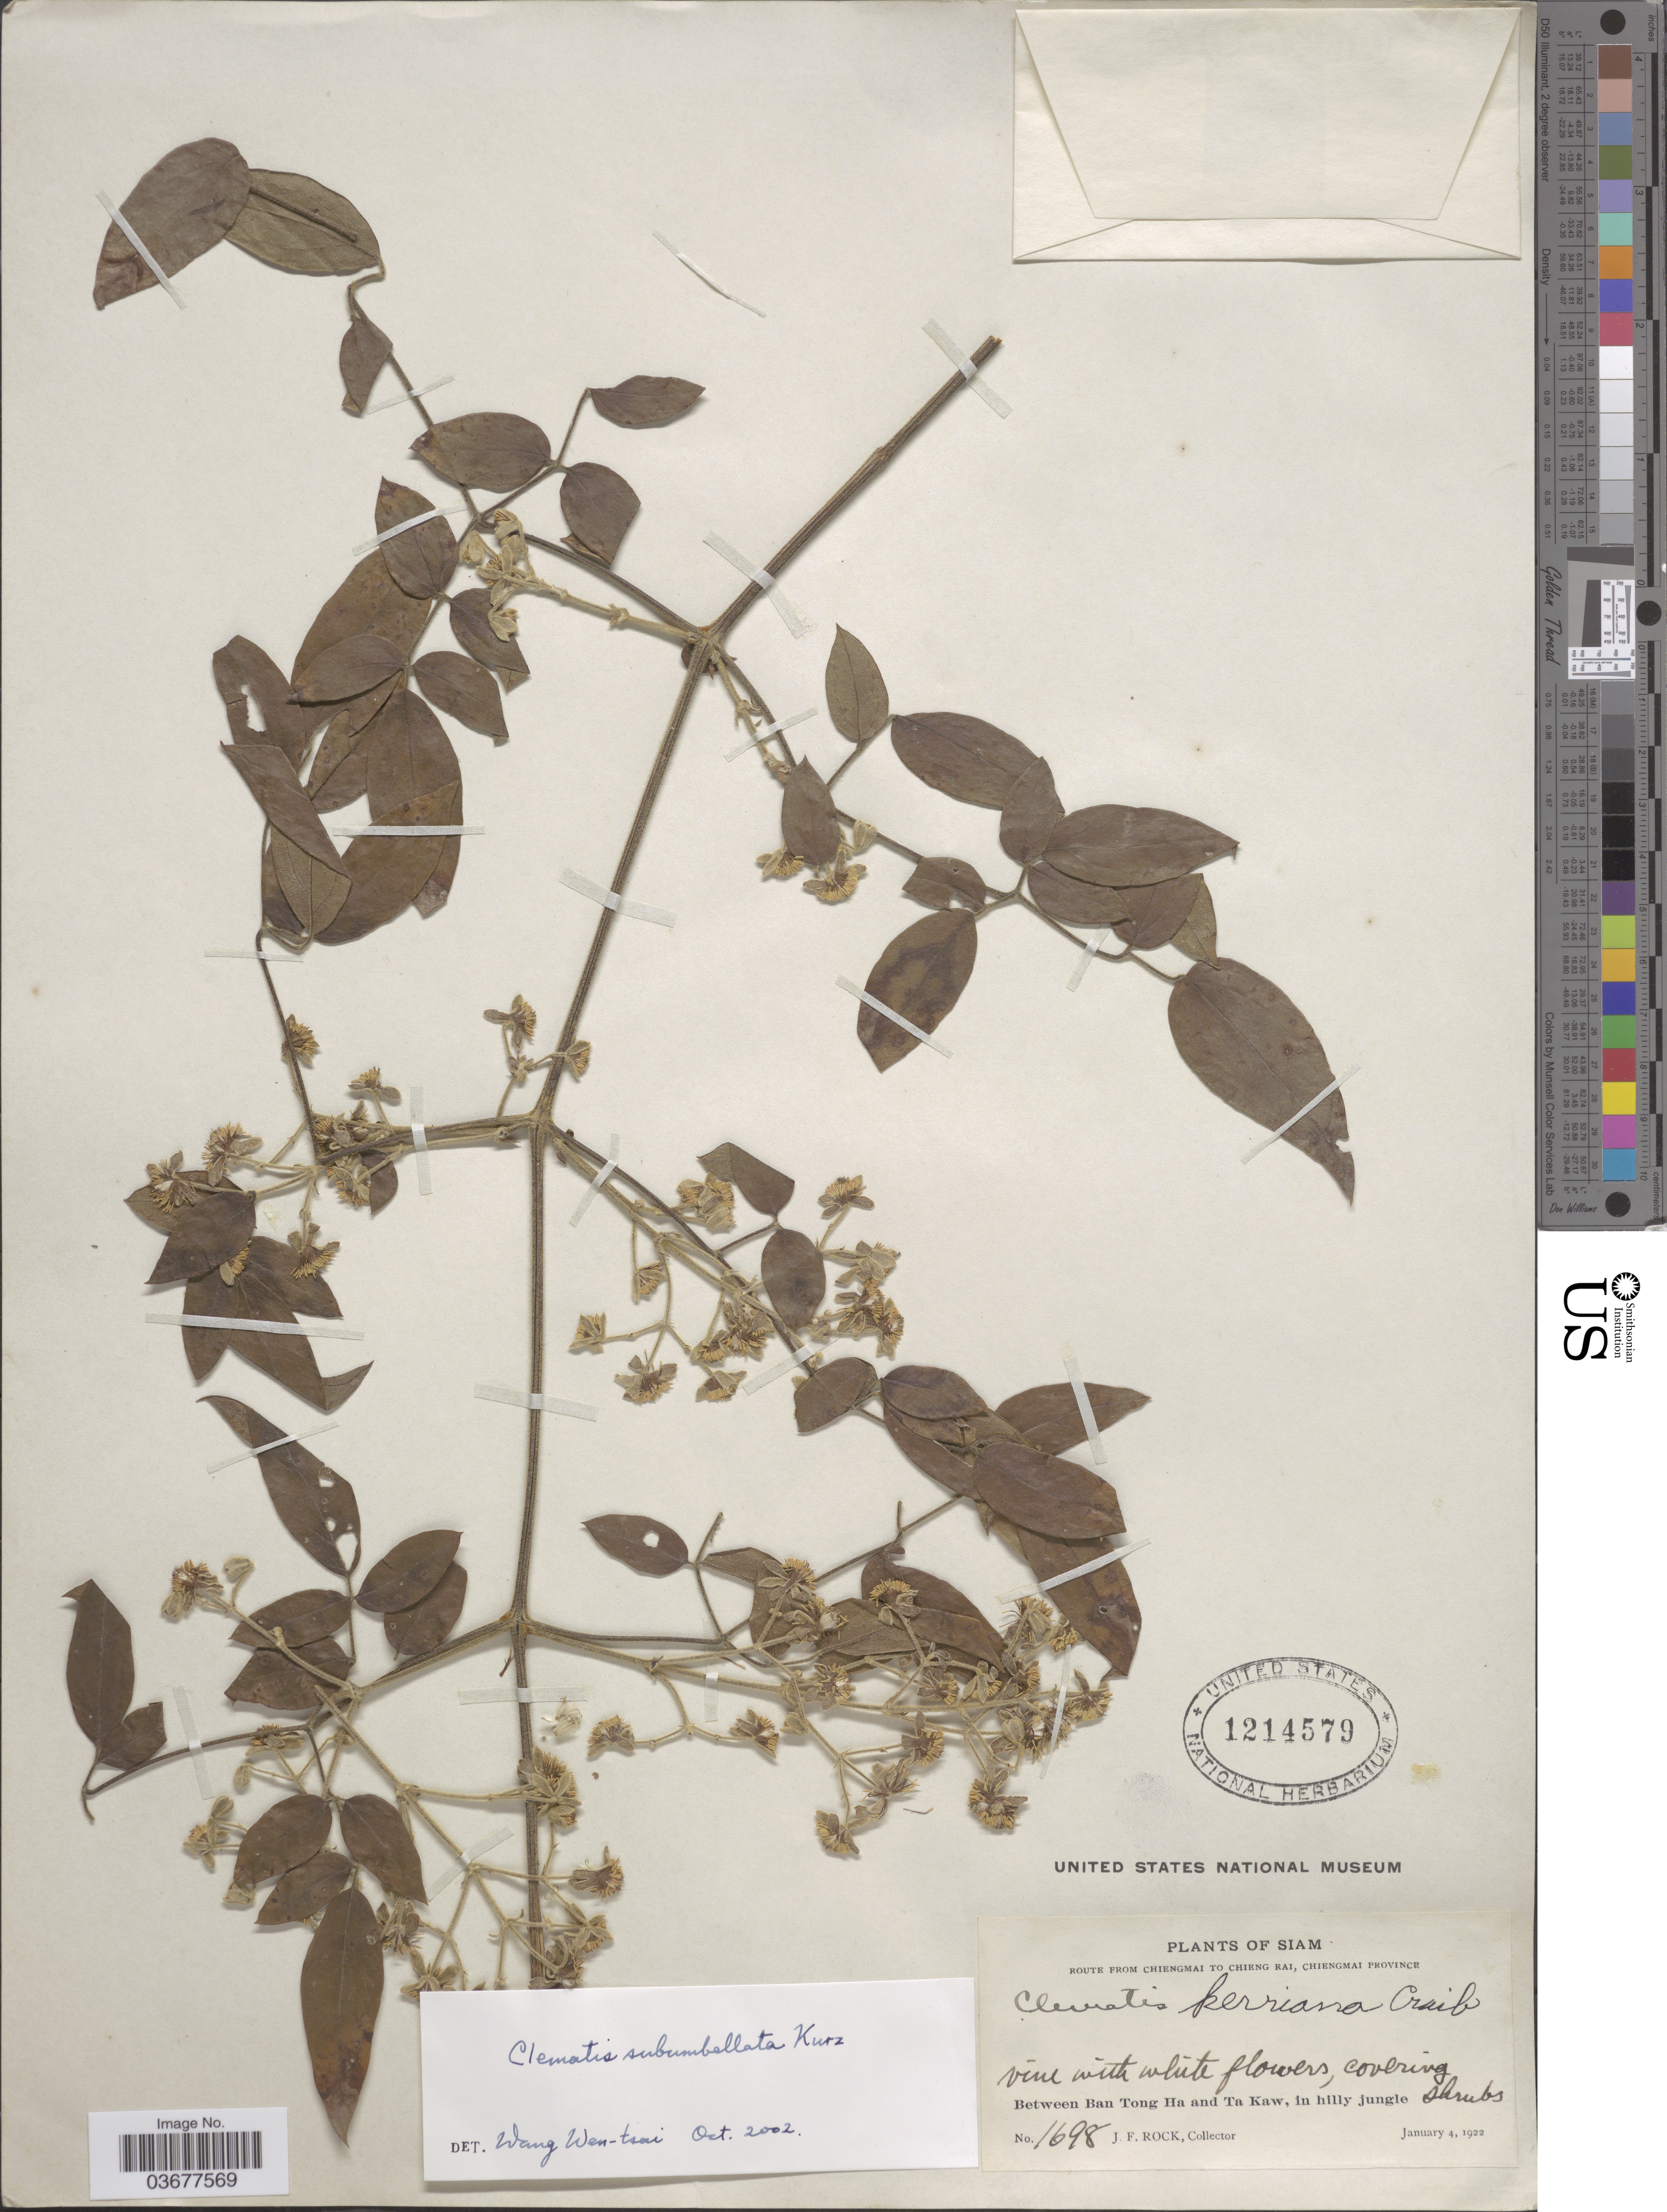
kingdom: Plantae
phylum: Tracheophyta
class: Magnoliopsida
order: Ranunculales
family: Ranunculaceae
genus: Clematis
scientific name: Clematis subumbellata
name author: Kurz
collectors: J. Rock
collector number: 1698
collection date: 1922-01-04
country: Thailand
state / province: Chiang Mai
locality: Siam. Route from Chiengmai to Chieng Rai, Chiengmai Province. Between Ban Tong Ha and Ta Kaw, in hilly jungle.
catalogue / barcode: US 1214579